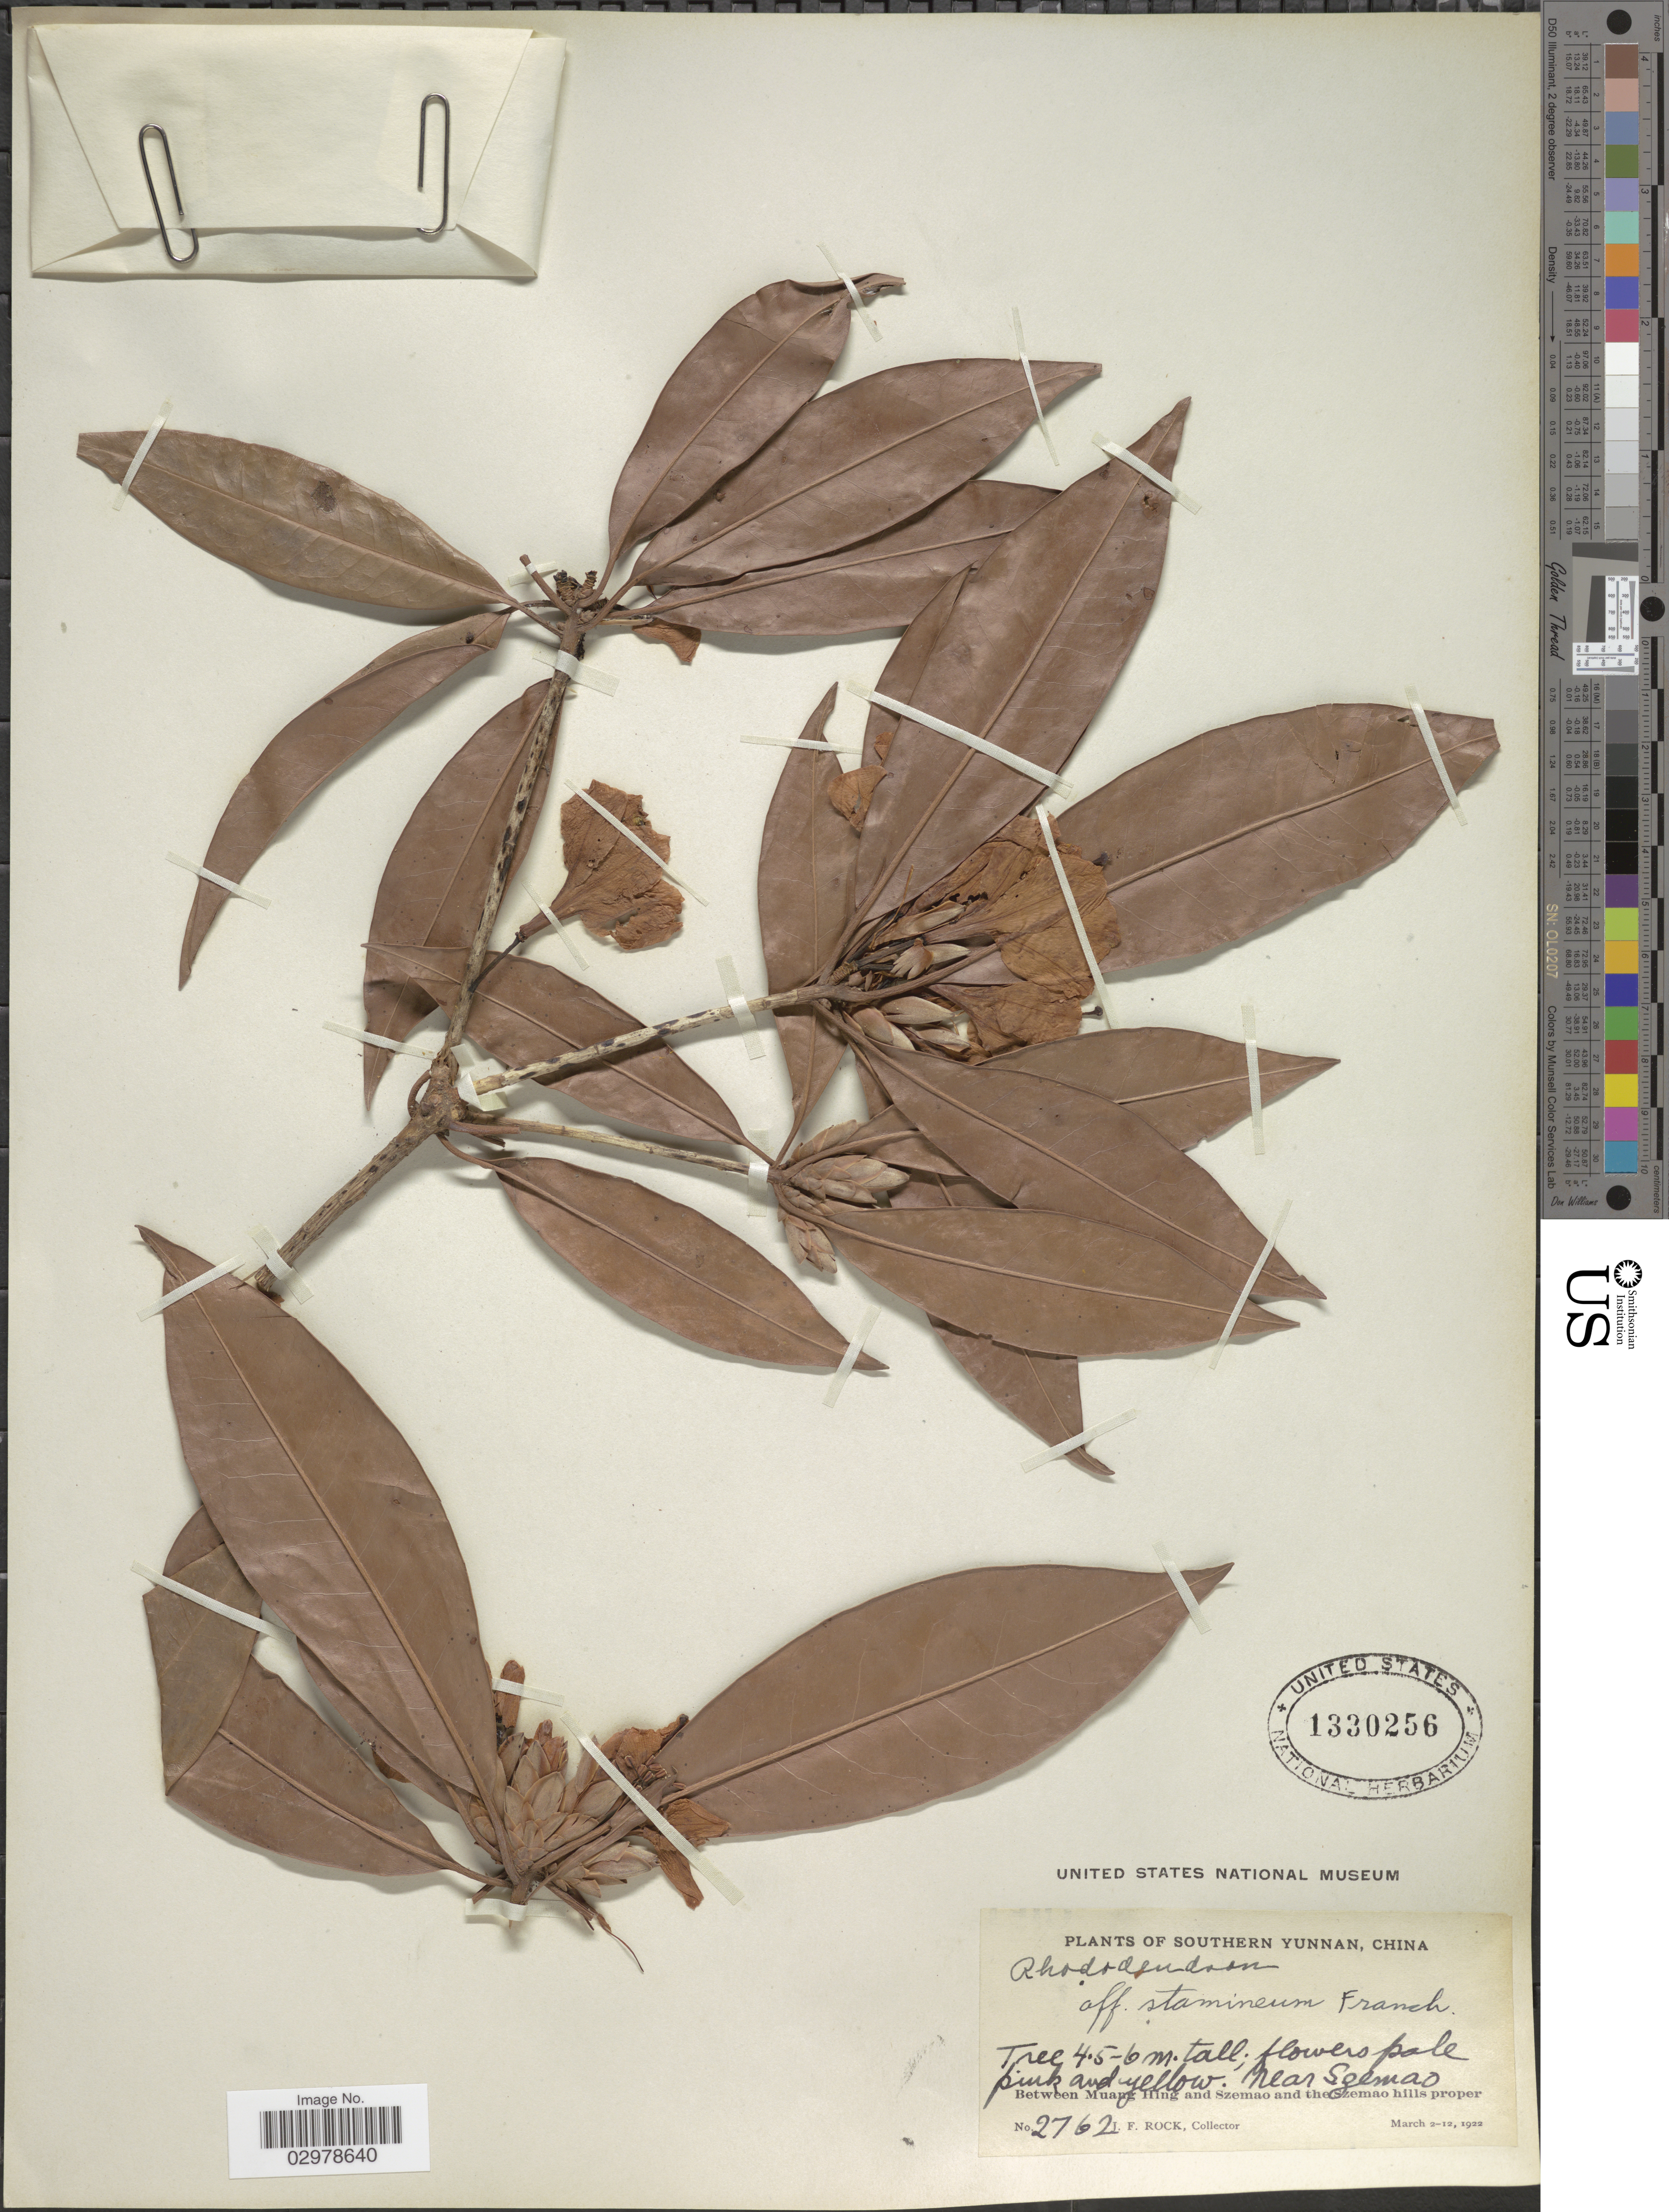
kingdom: Plantae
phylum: Tracheophyta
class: Magnoliopsida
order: Ericales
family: Ericaceae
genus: Rhododendron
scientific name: Rhododendron stamineum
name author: Franch.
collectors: J. Rock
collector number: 2762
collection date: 1922-03-02/1922-03-12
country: China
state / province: Yunnan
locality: Southern Yunnan. Near Szemao. Between Muang Hing and Szemao and the Szemao hills proper.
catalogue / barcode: US 1330256